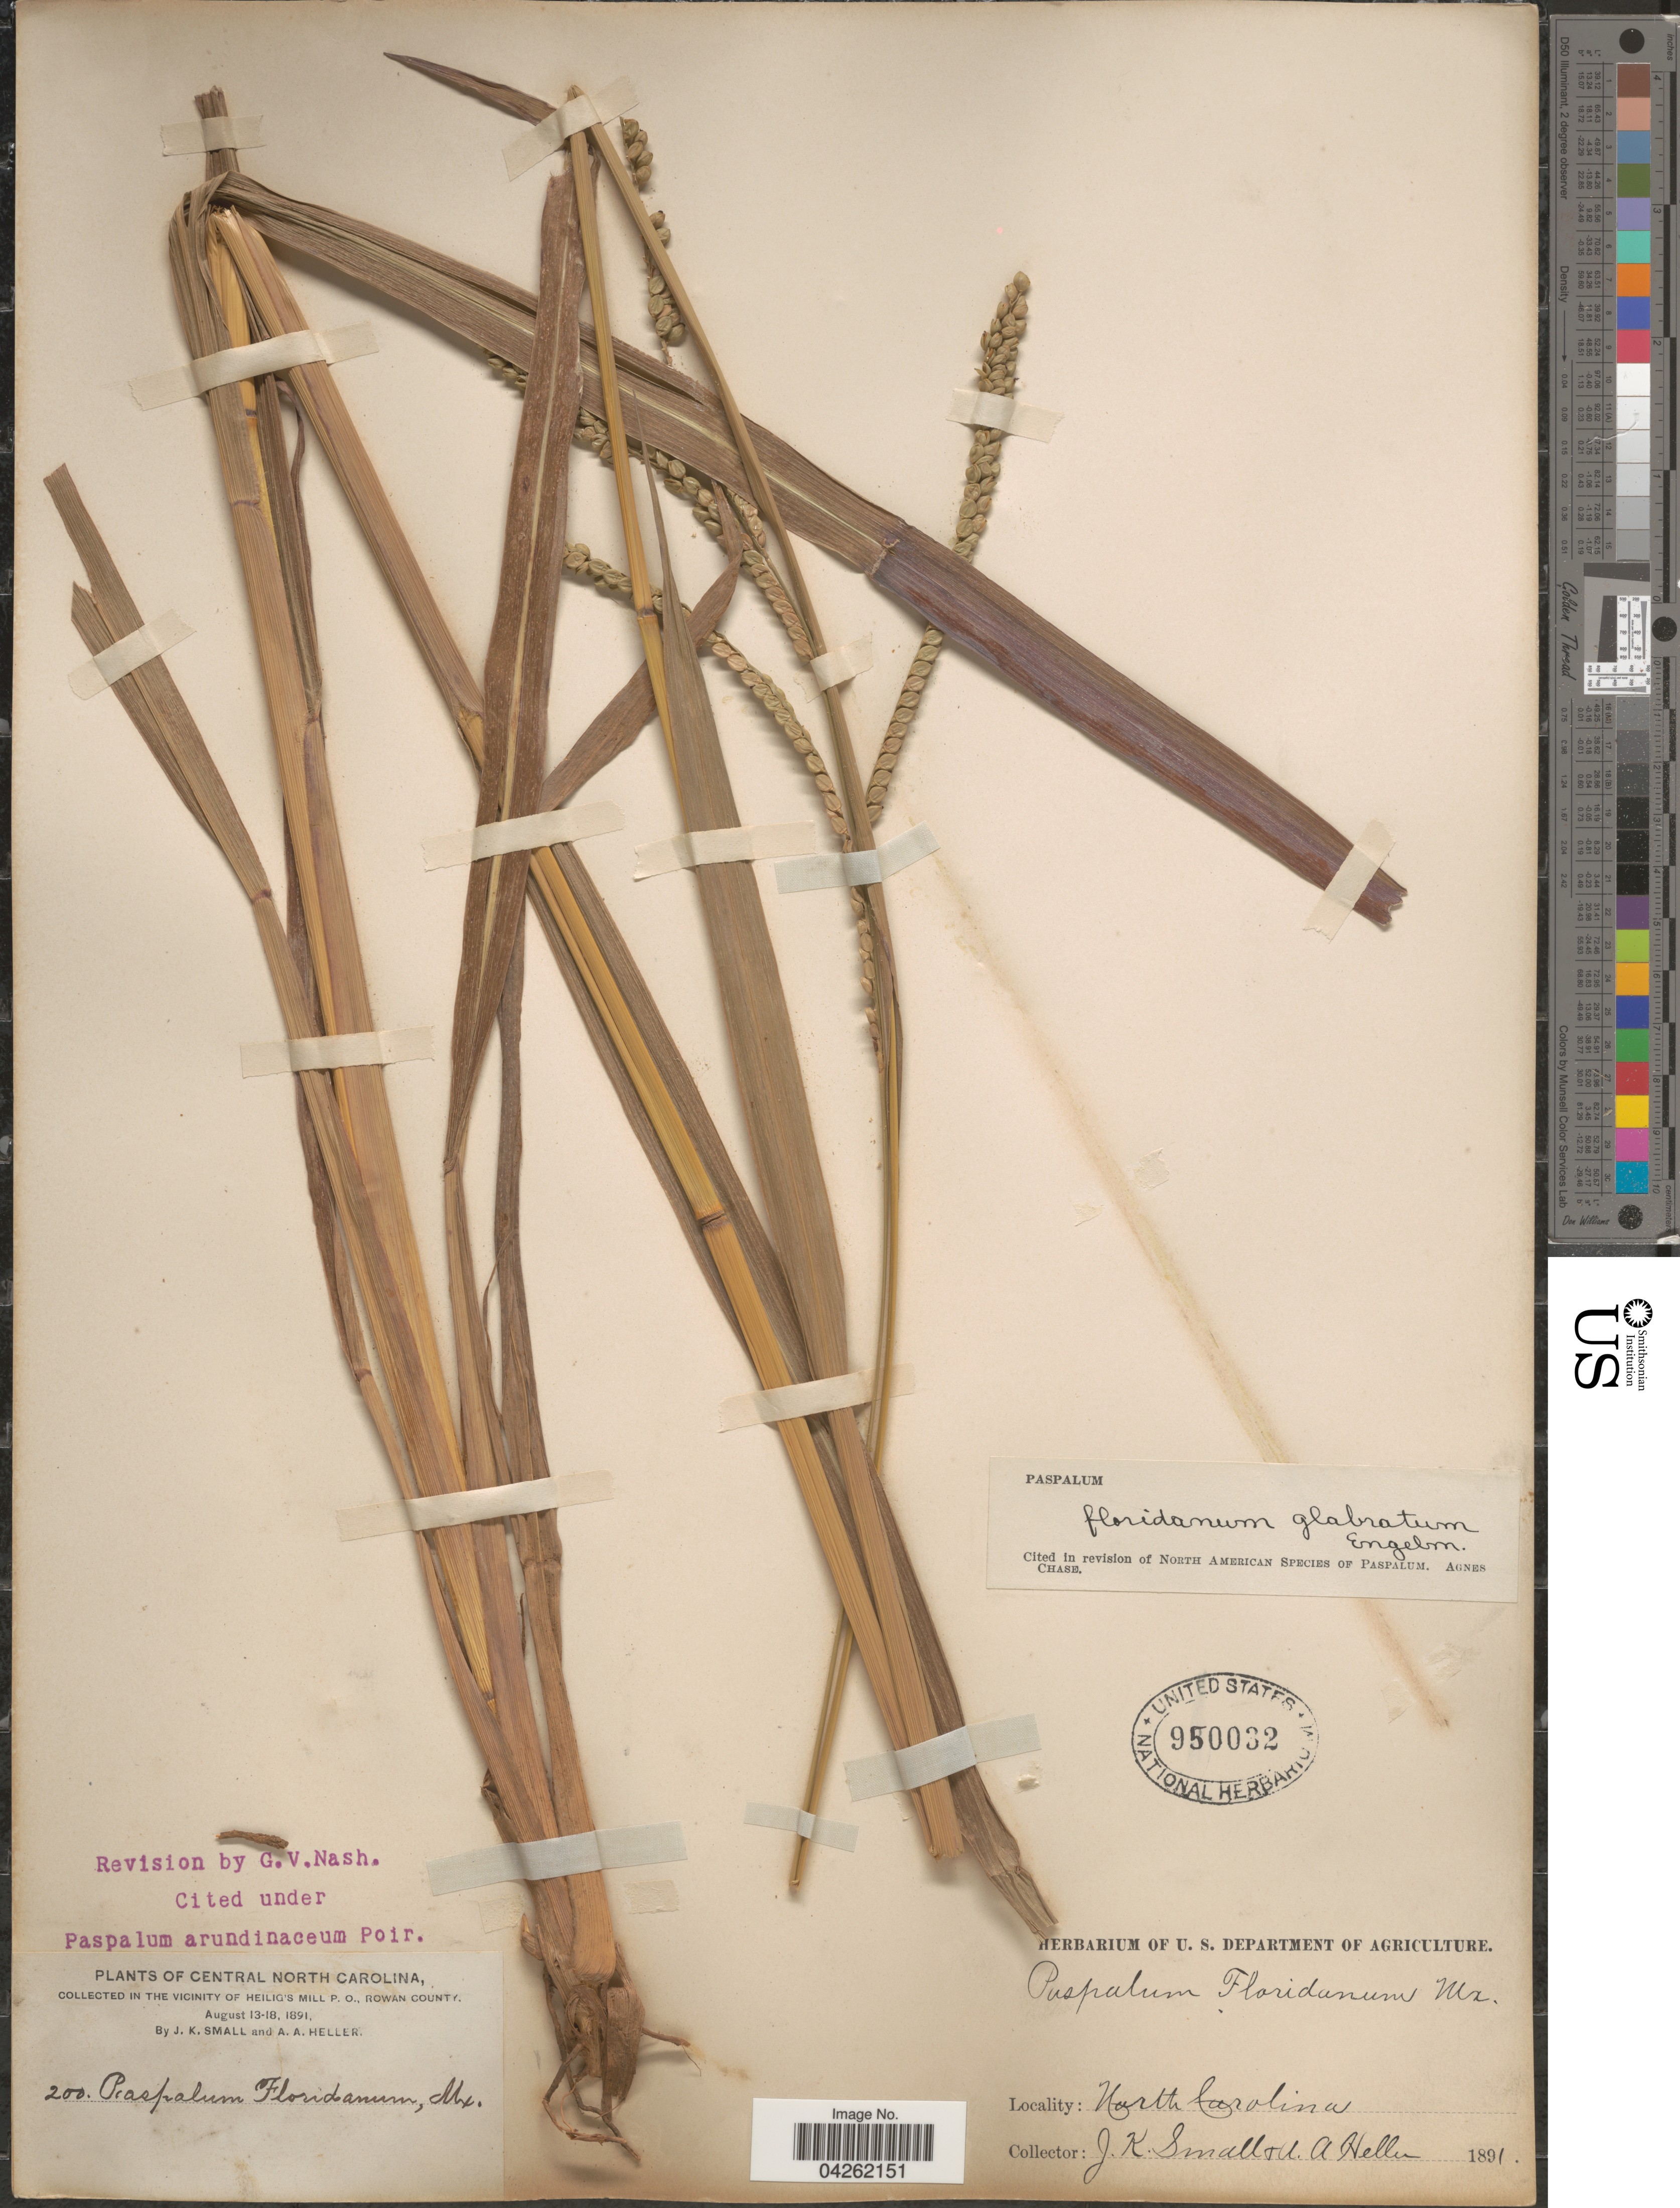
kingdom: Plantae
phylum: Tracheophyta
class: Liliopsida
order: Poales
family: Poaceae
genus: Paspalum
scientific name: Paspalum floridanum var. glabratum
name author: Engelm. ex Vasey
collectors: J. K. Small & A. A. Heller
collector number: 200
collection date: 1891-08-13/1891-08-18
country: United States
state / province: North Carolina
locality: Central North Carolina, in the vicinity of Heilig's Mill P. O., Rowan County.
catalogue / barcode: US 950032